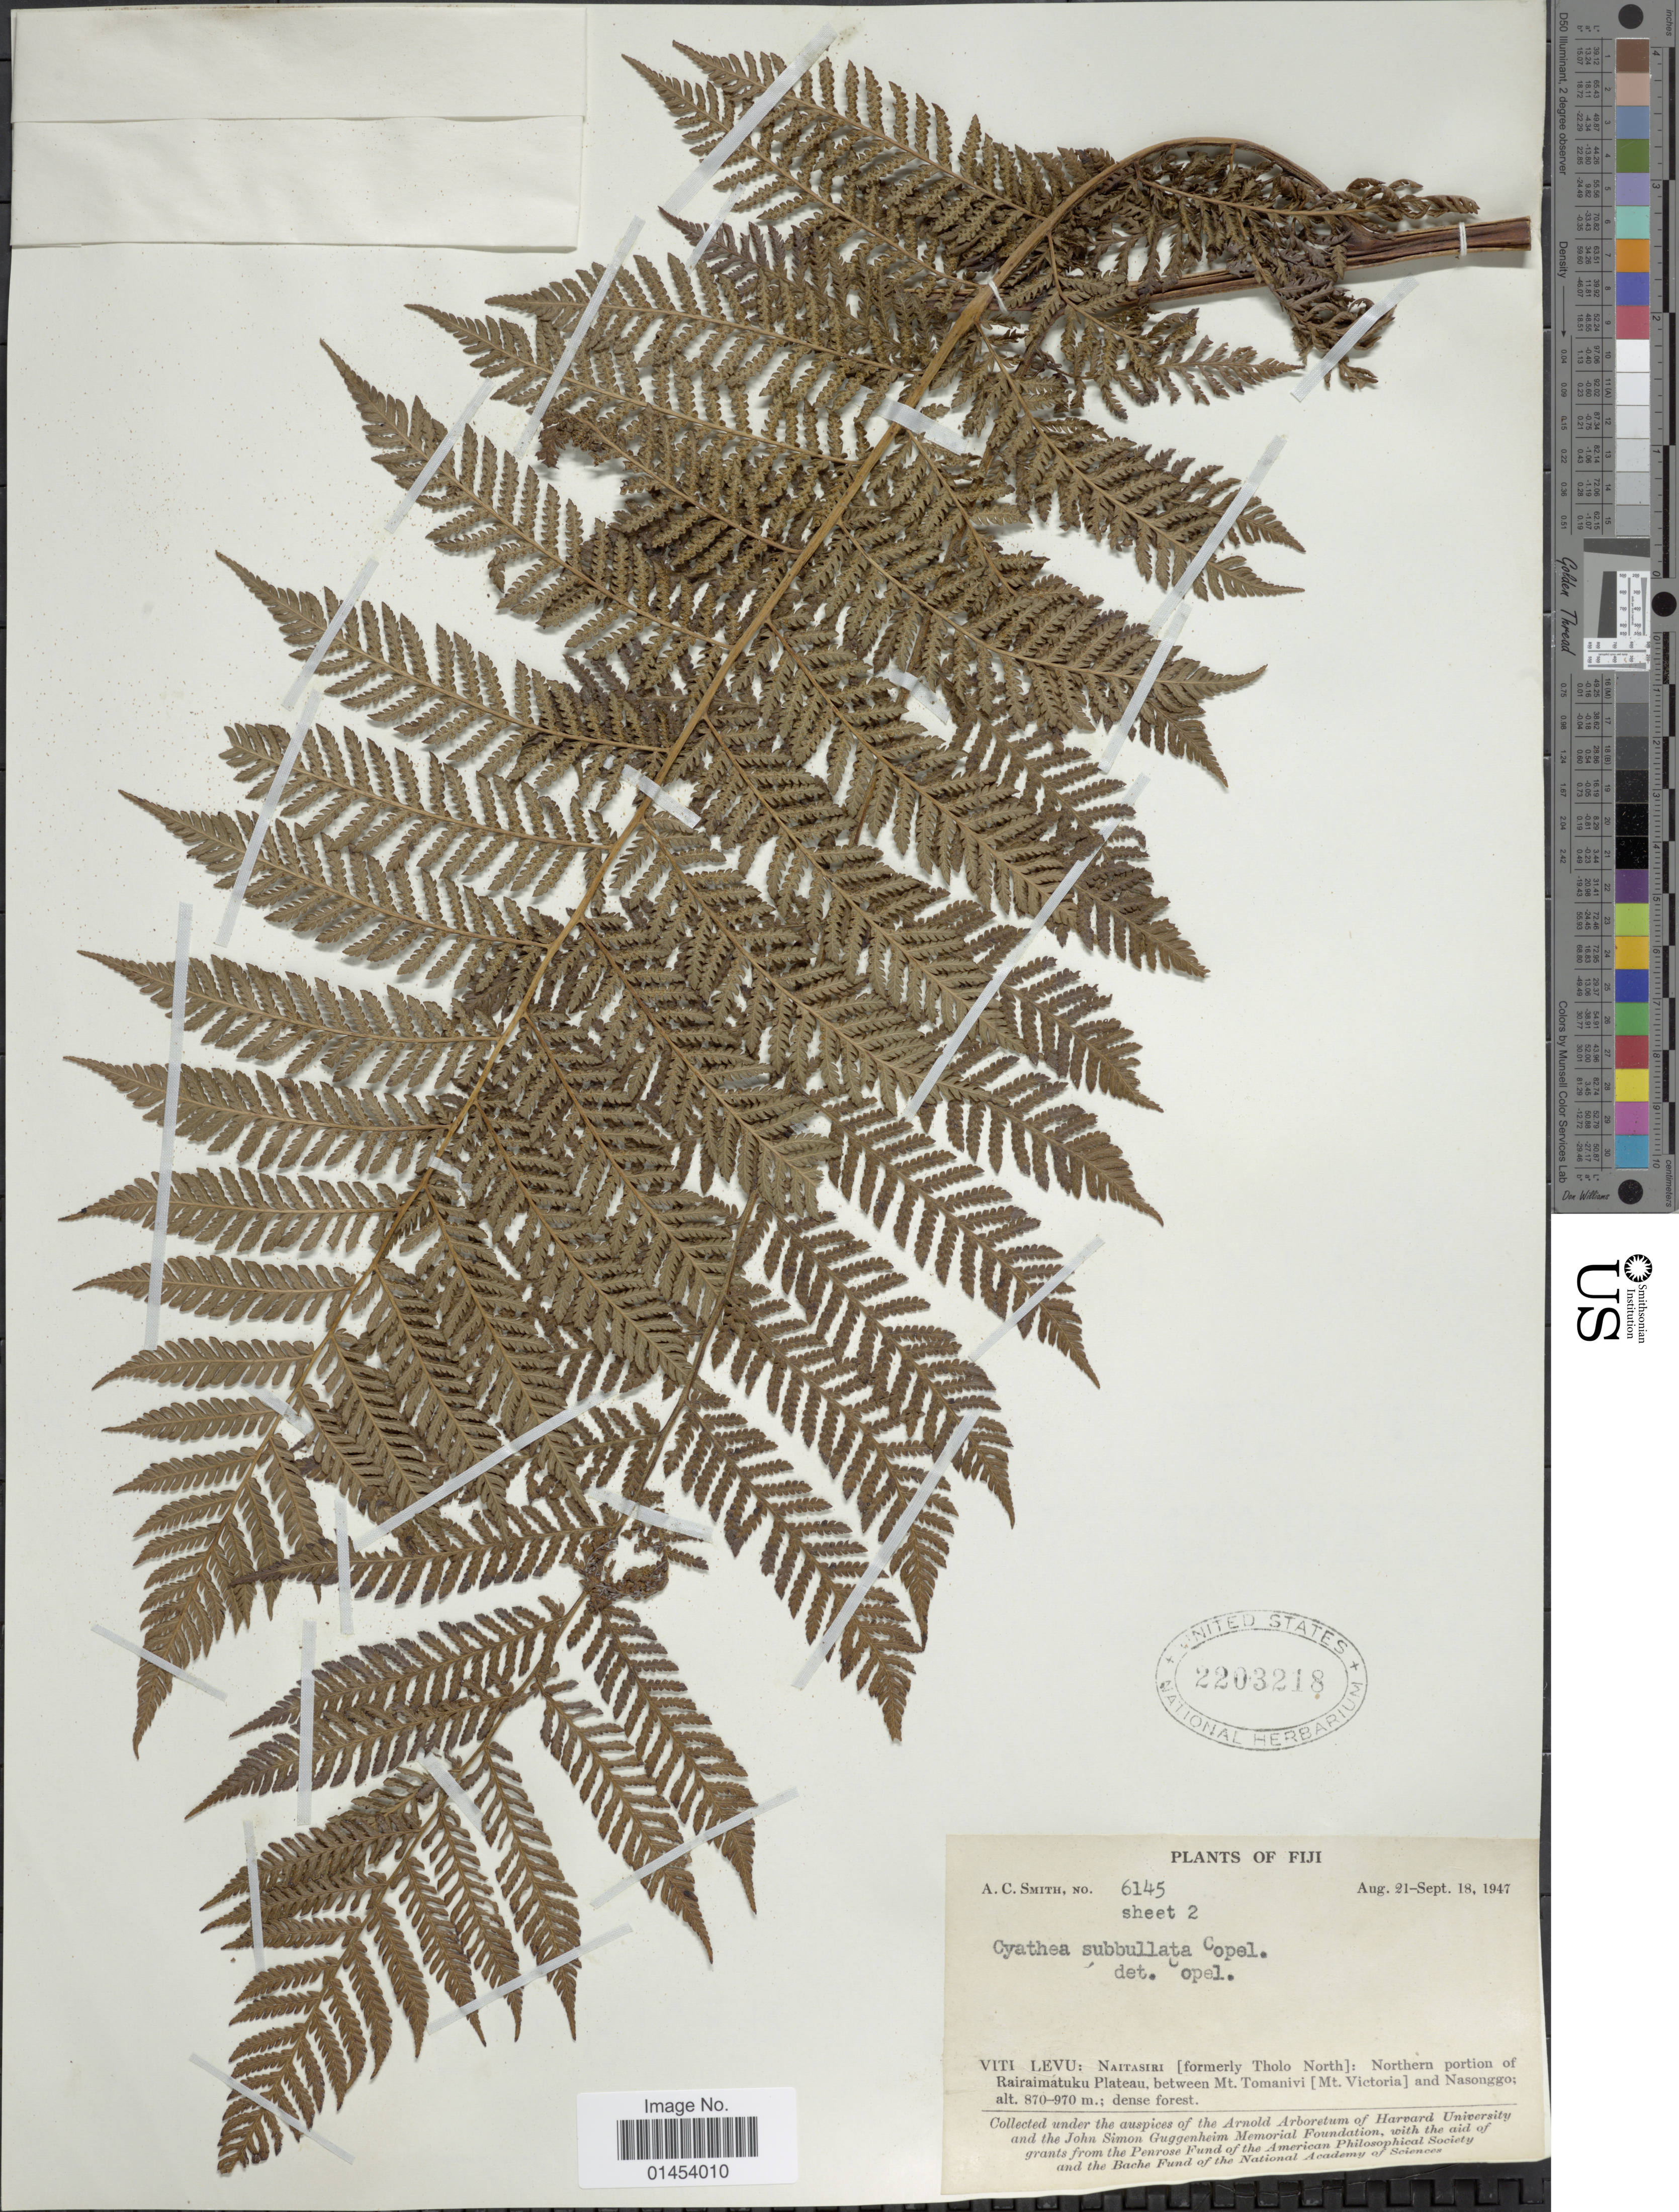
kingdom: Plantae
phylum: Tracheophyta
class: Polypodiopsida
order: Cyatheales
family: Cyatheaceae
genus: Cyathea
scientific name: Cyathea decurrens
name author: (Hook.) Copel.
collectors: A. C. Smith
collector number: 6145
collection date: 1947-08-21/1947-09-18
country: Fiji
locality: Viti Levu: Naitasiri [formerly Tholo North]: Northern portion of Rairaimatuku Plateau, between Mt. Tomanivi [Mt. Victoria] and Nasonggo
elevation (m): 870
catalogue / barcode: US 2203218